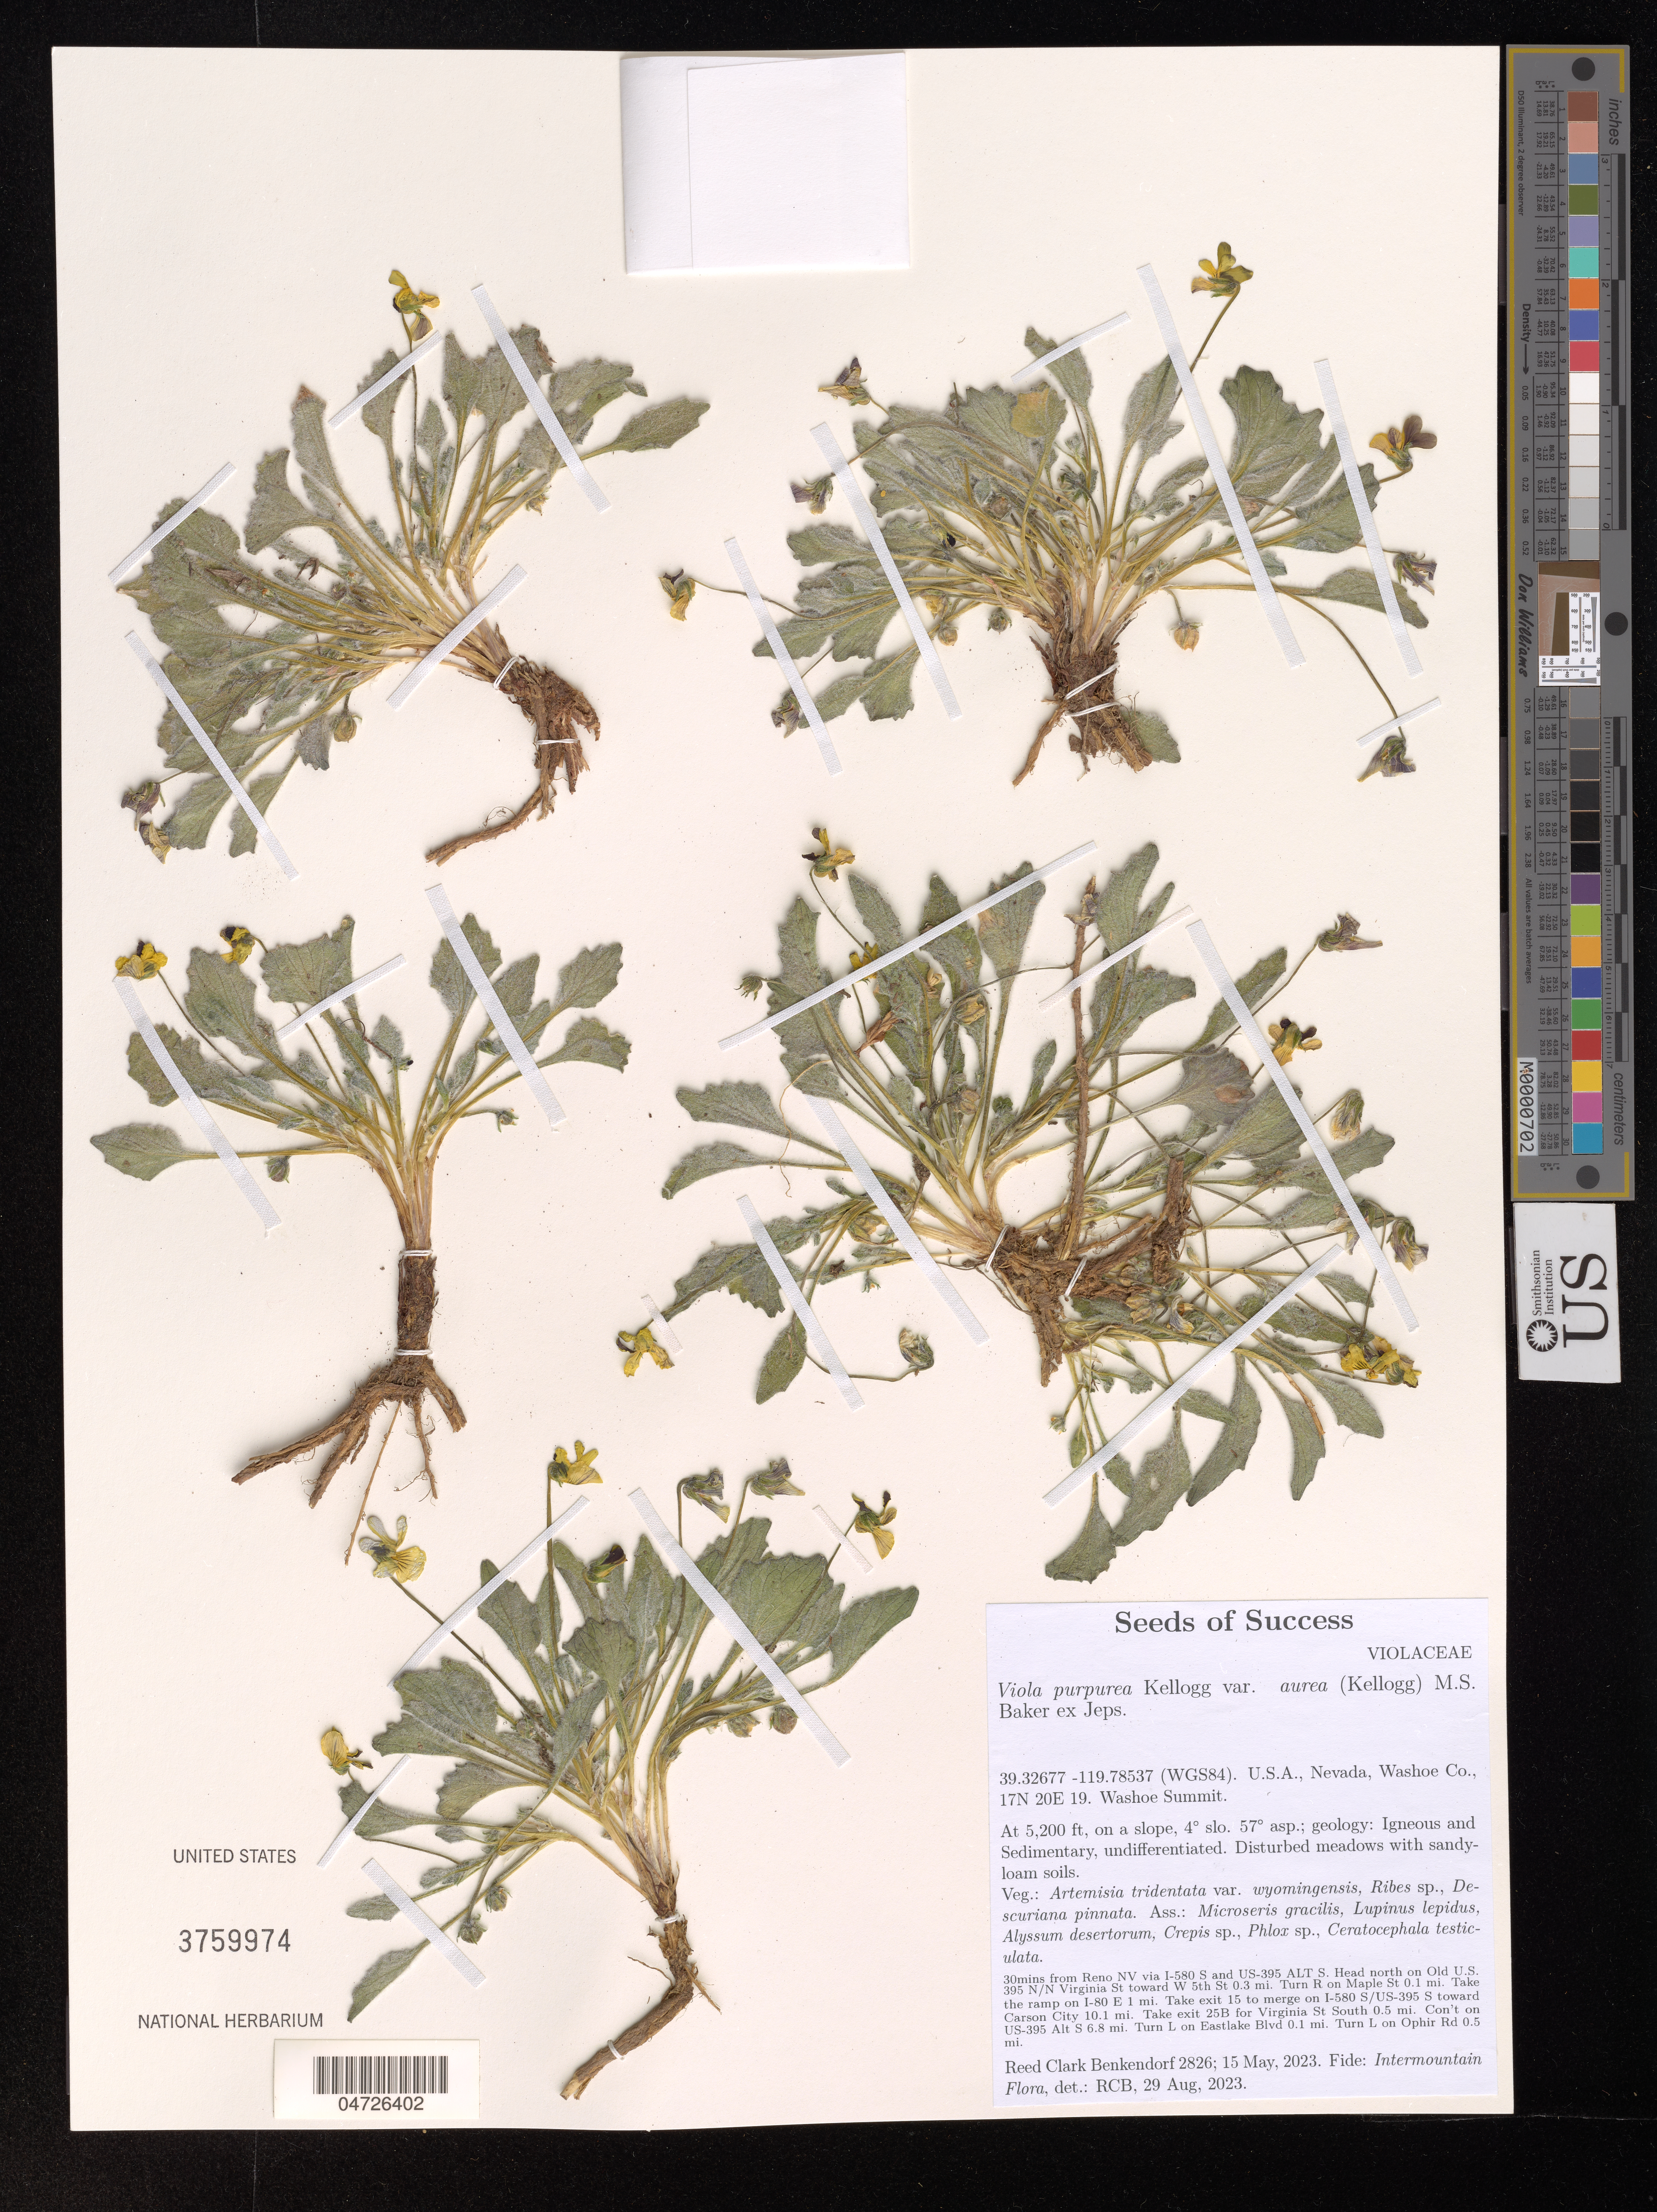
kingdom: Plantae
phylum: Tracheophyta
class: Magnoliopsida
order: Malpighiales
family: Violaceae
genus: Viola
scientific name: Viola purpurea var. aurea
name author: (Kellogg) M.S. Baker ex Jeps.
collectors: R. Benkendorf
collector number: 2826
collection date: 2023-05-15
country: United States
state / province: Nevada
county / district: Washoe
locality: Washoe Co., 17N 20E 19. Washoe Summit. 30mins from Reno NV via I-580 S and US-395 ALT S. Head north on Old U.S. 395 N/N Virginia St toward W 5th St 0.3 mi. Turn R on Maple St 0.1 mi. Take the ramp on I-80 E 1 mi. Take exit 15 to merge on I-580 S/US-395 S toward Carson City 10.1 mi. Take exit 25B for Virginia St South 0.5 mi. Con't on US-395 Alt S 6.8 mi. Turn L on Eastlake Blvd 0.1 mi. Turn L on Ophir Rd 0.5 mi. (WGS84).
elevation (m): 1585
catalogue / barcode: US 3759974